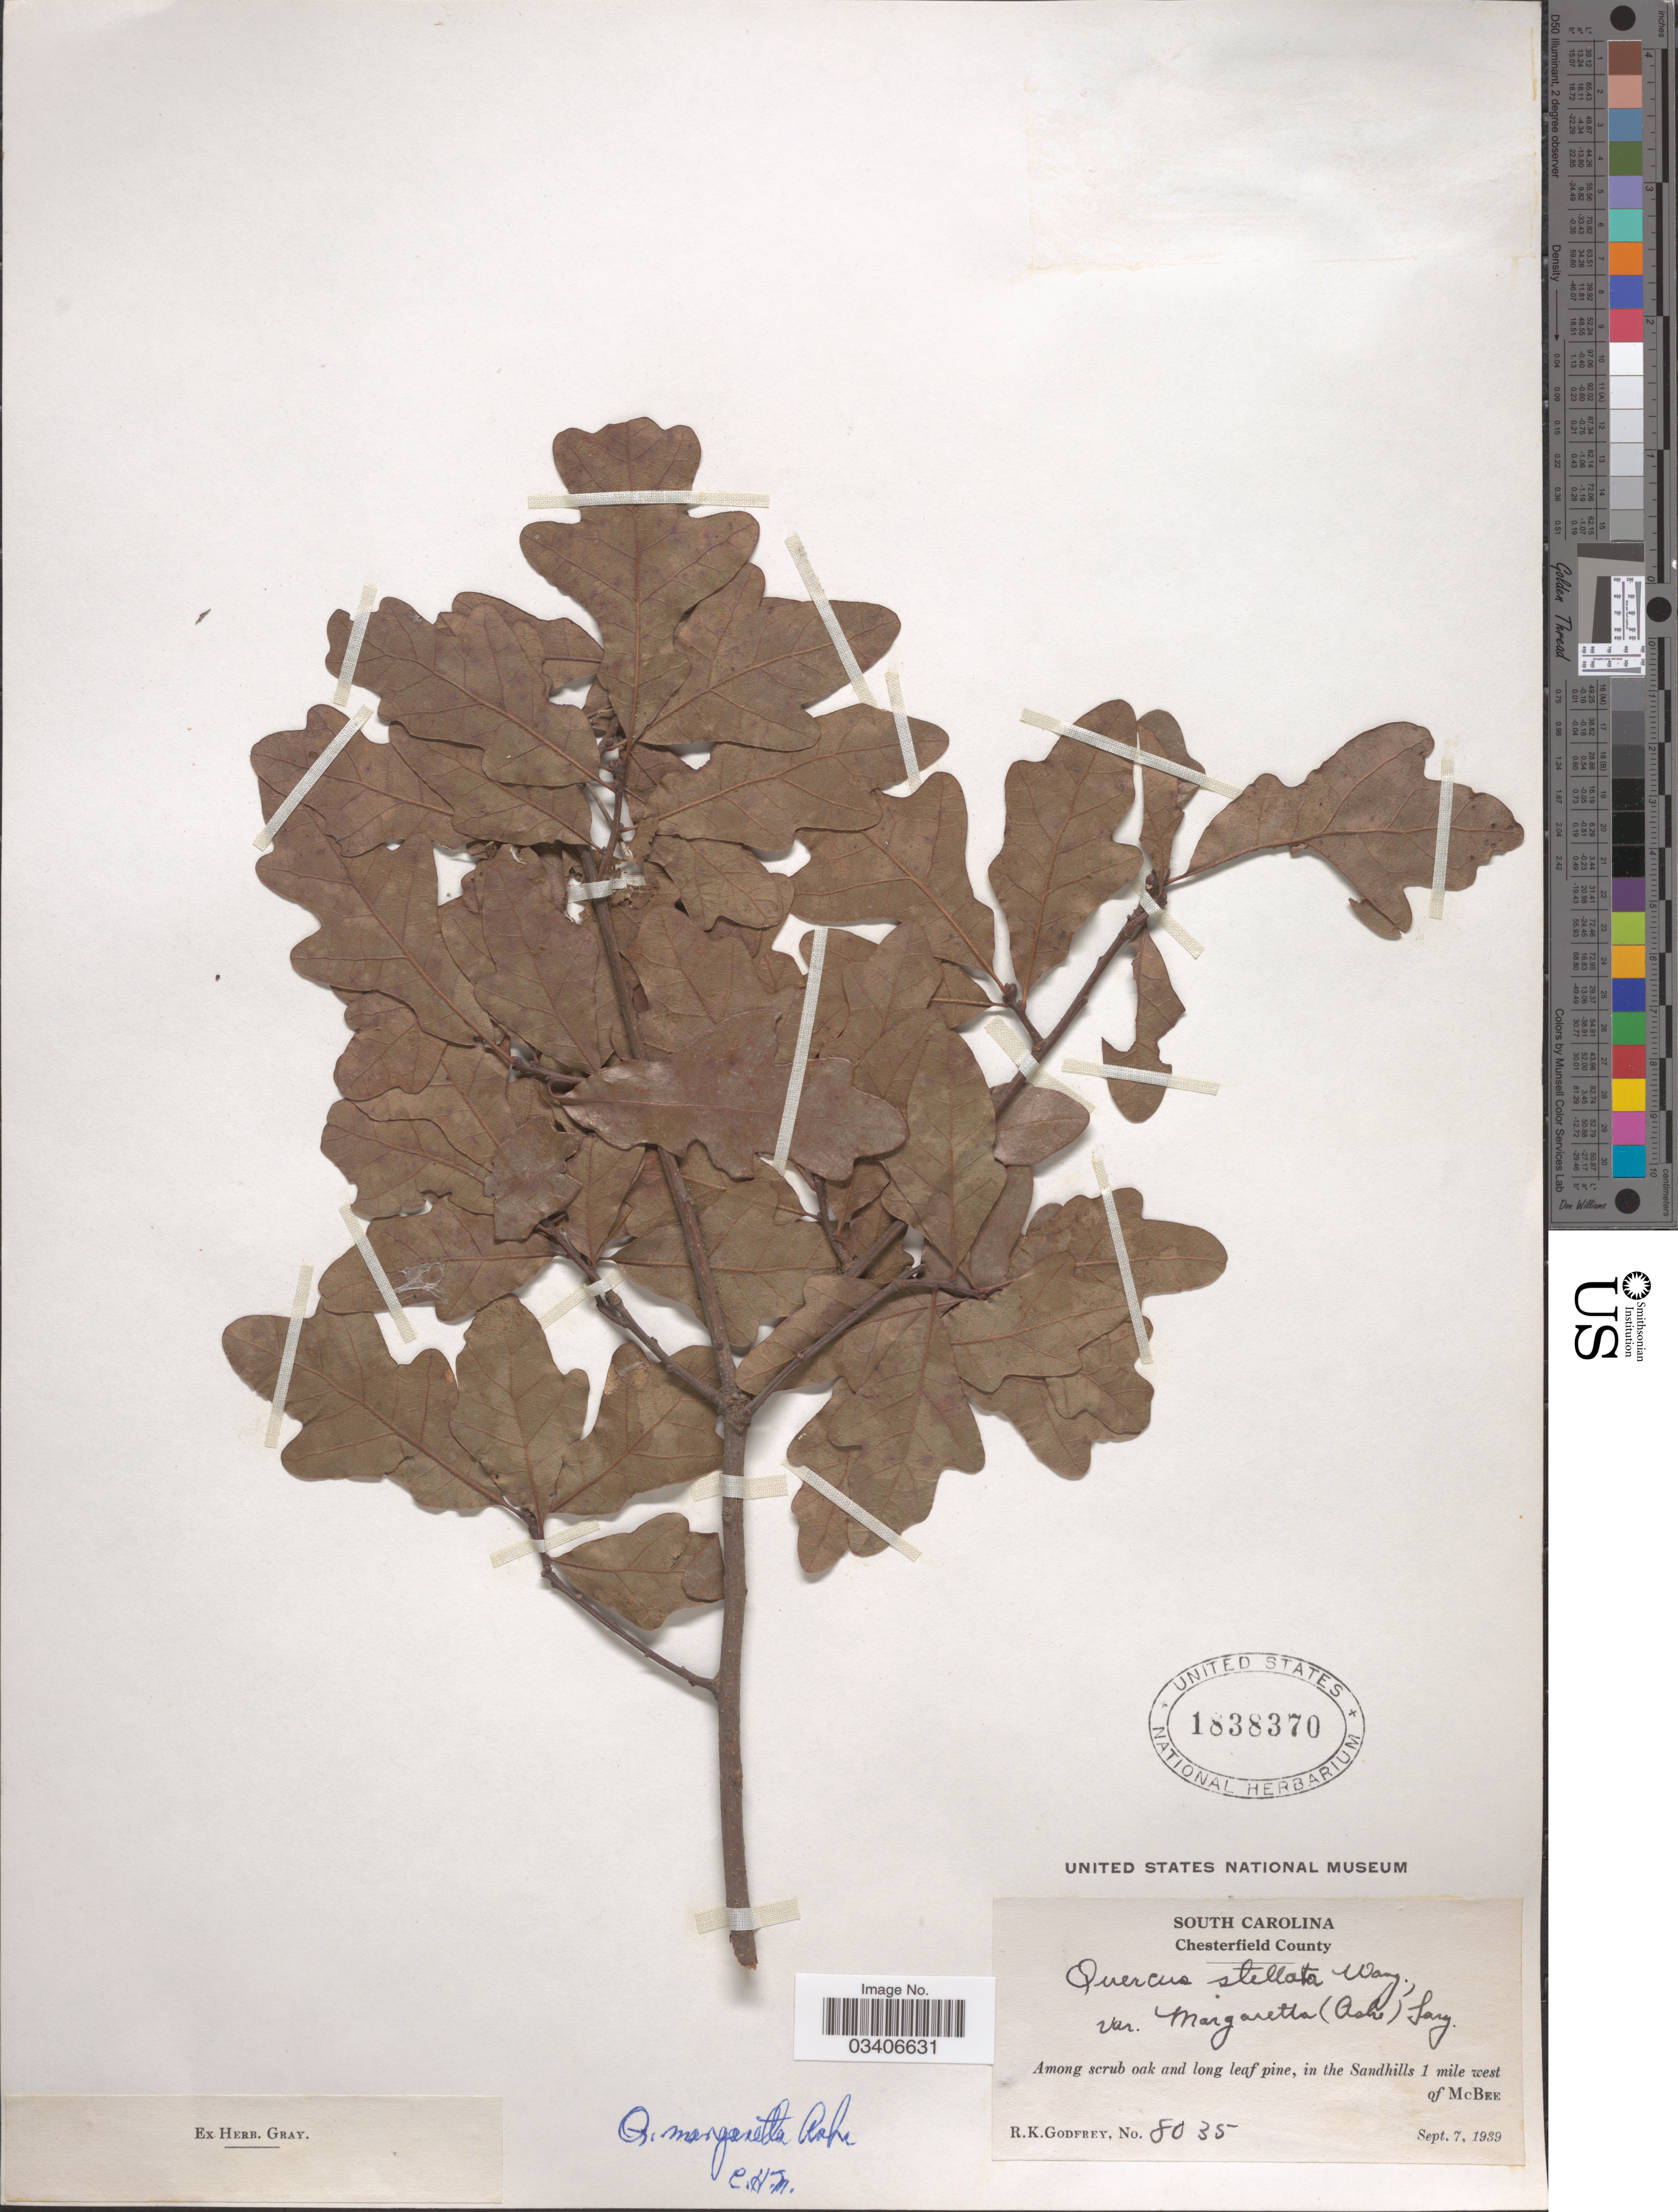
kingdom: Plantae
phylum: Tracheophyta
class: Magnoliopsida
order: Fagales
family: Fagaceae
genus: Quercus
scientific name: Quercus margarettae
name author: Ashe ex Small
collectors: R. K. Godfrey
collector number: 8035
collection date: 1939-09-07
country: United States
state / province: South Carolina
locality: Chesterfield County. Among scrub oak and long leaf pine, in the Sandhills 1 mile west of McBee.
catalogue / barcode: US 1838370